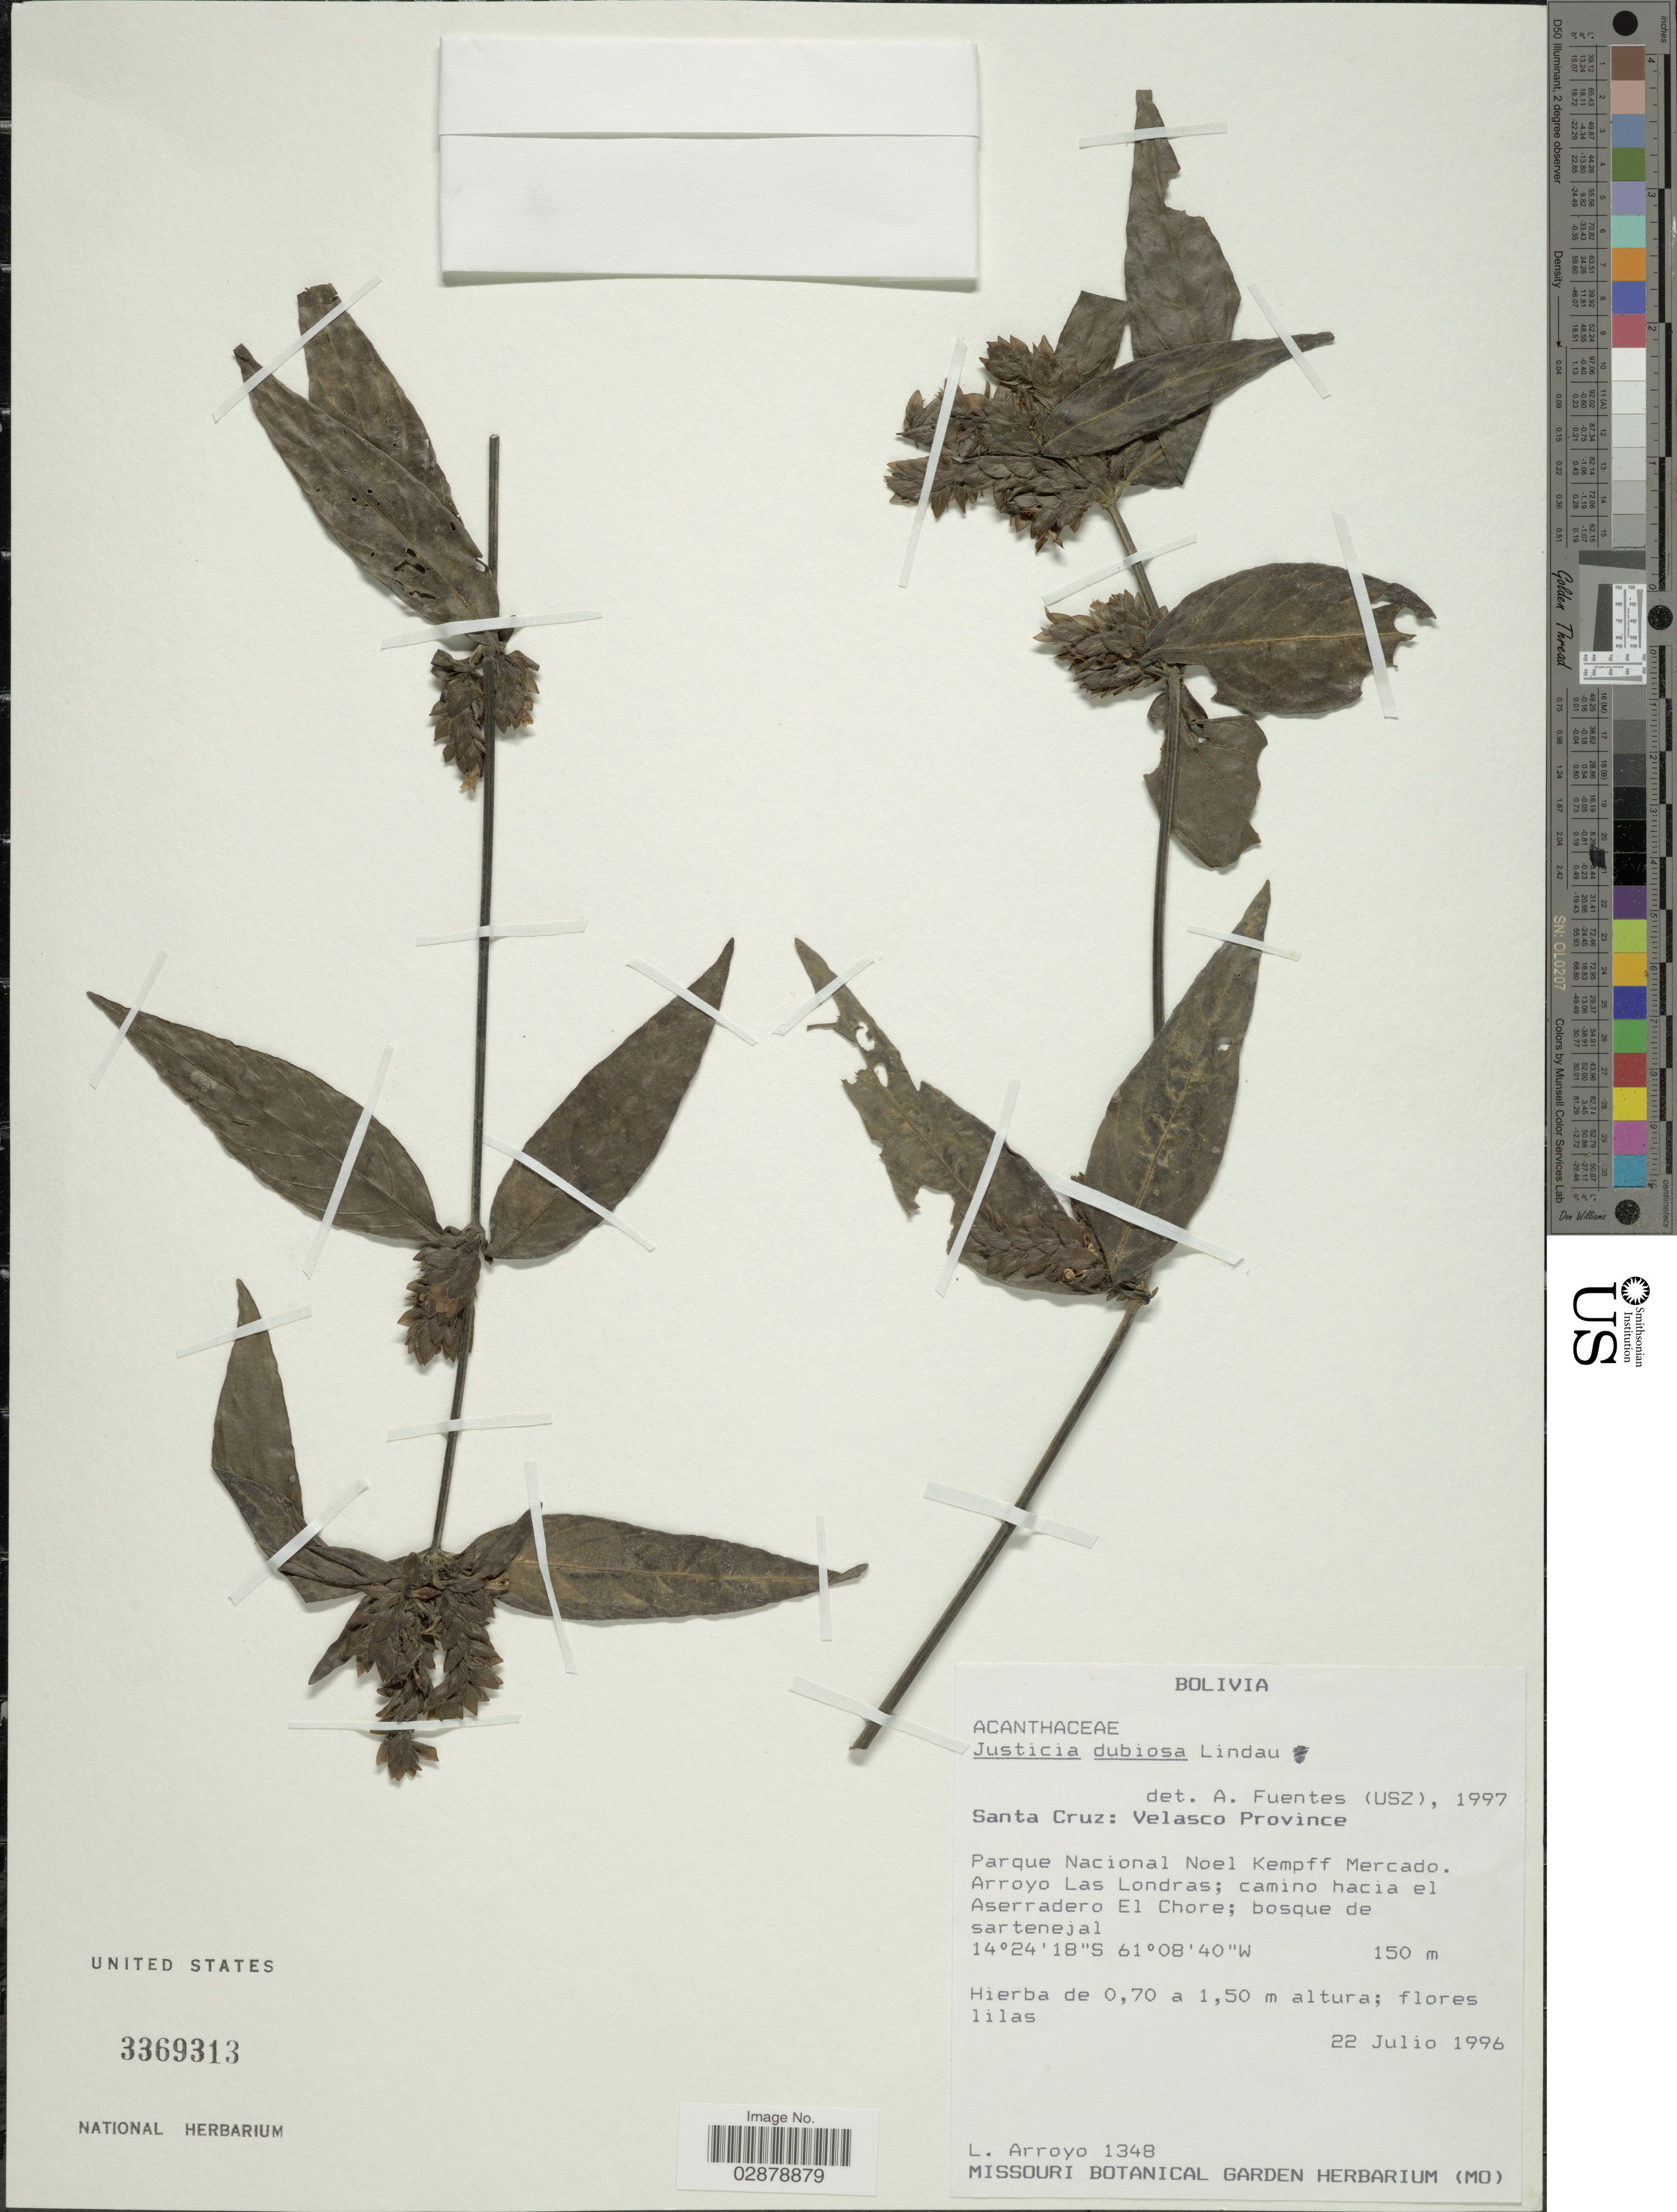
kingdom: Plantae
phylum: Tracheophyta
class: Magnoliopsida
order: Lamiales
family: Acanthaceae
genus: Justicia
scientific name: Justicia dubiosa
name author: Lindau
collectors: L. Arroyo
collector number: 1348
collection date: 1996-07-22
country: Bolivia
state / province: Santa Cruz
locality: Velasco Province. Parque Nacional Noel Kempff Mercado. Arroyo Las Londras; camino hacia el Aserradero El Chore.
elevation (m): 150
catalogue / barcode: US 3369313